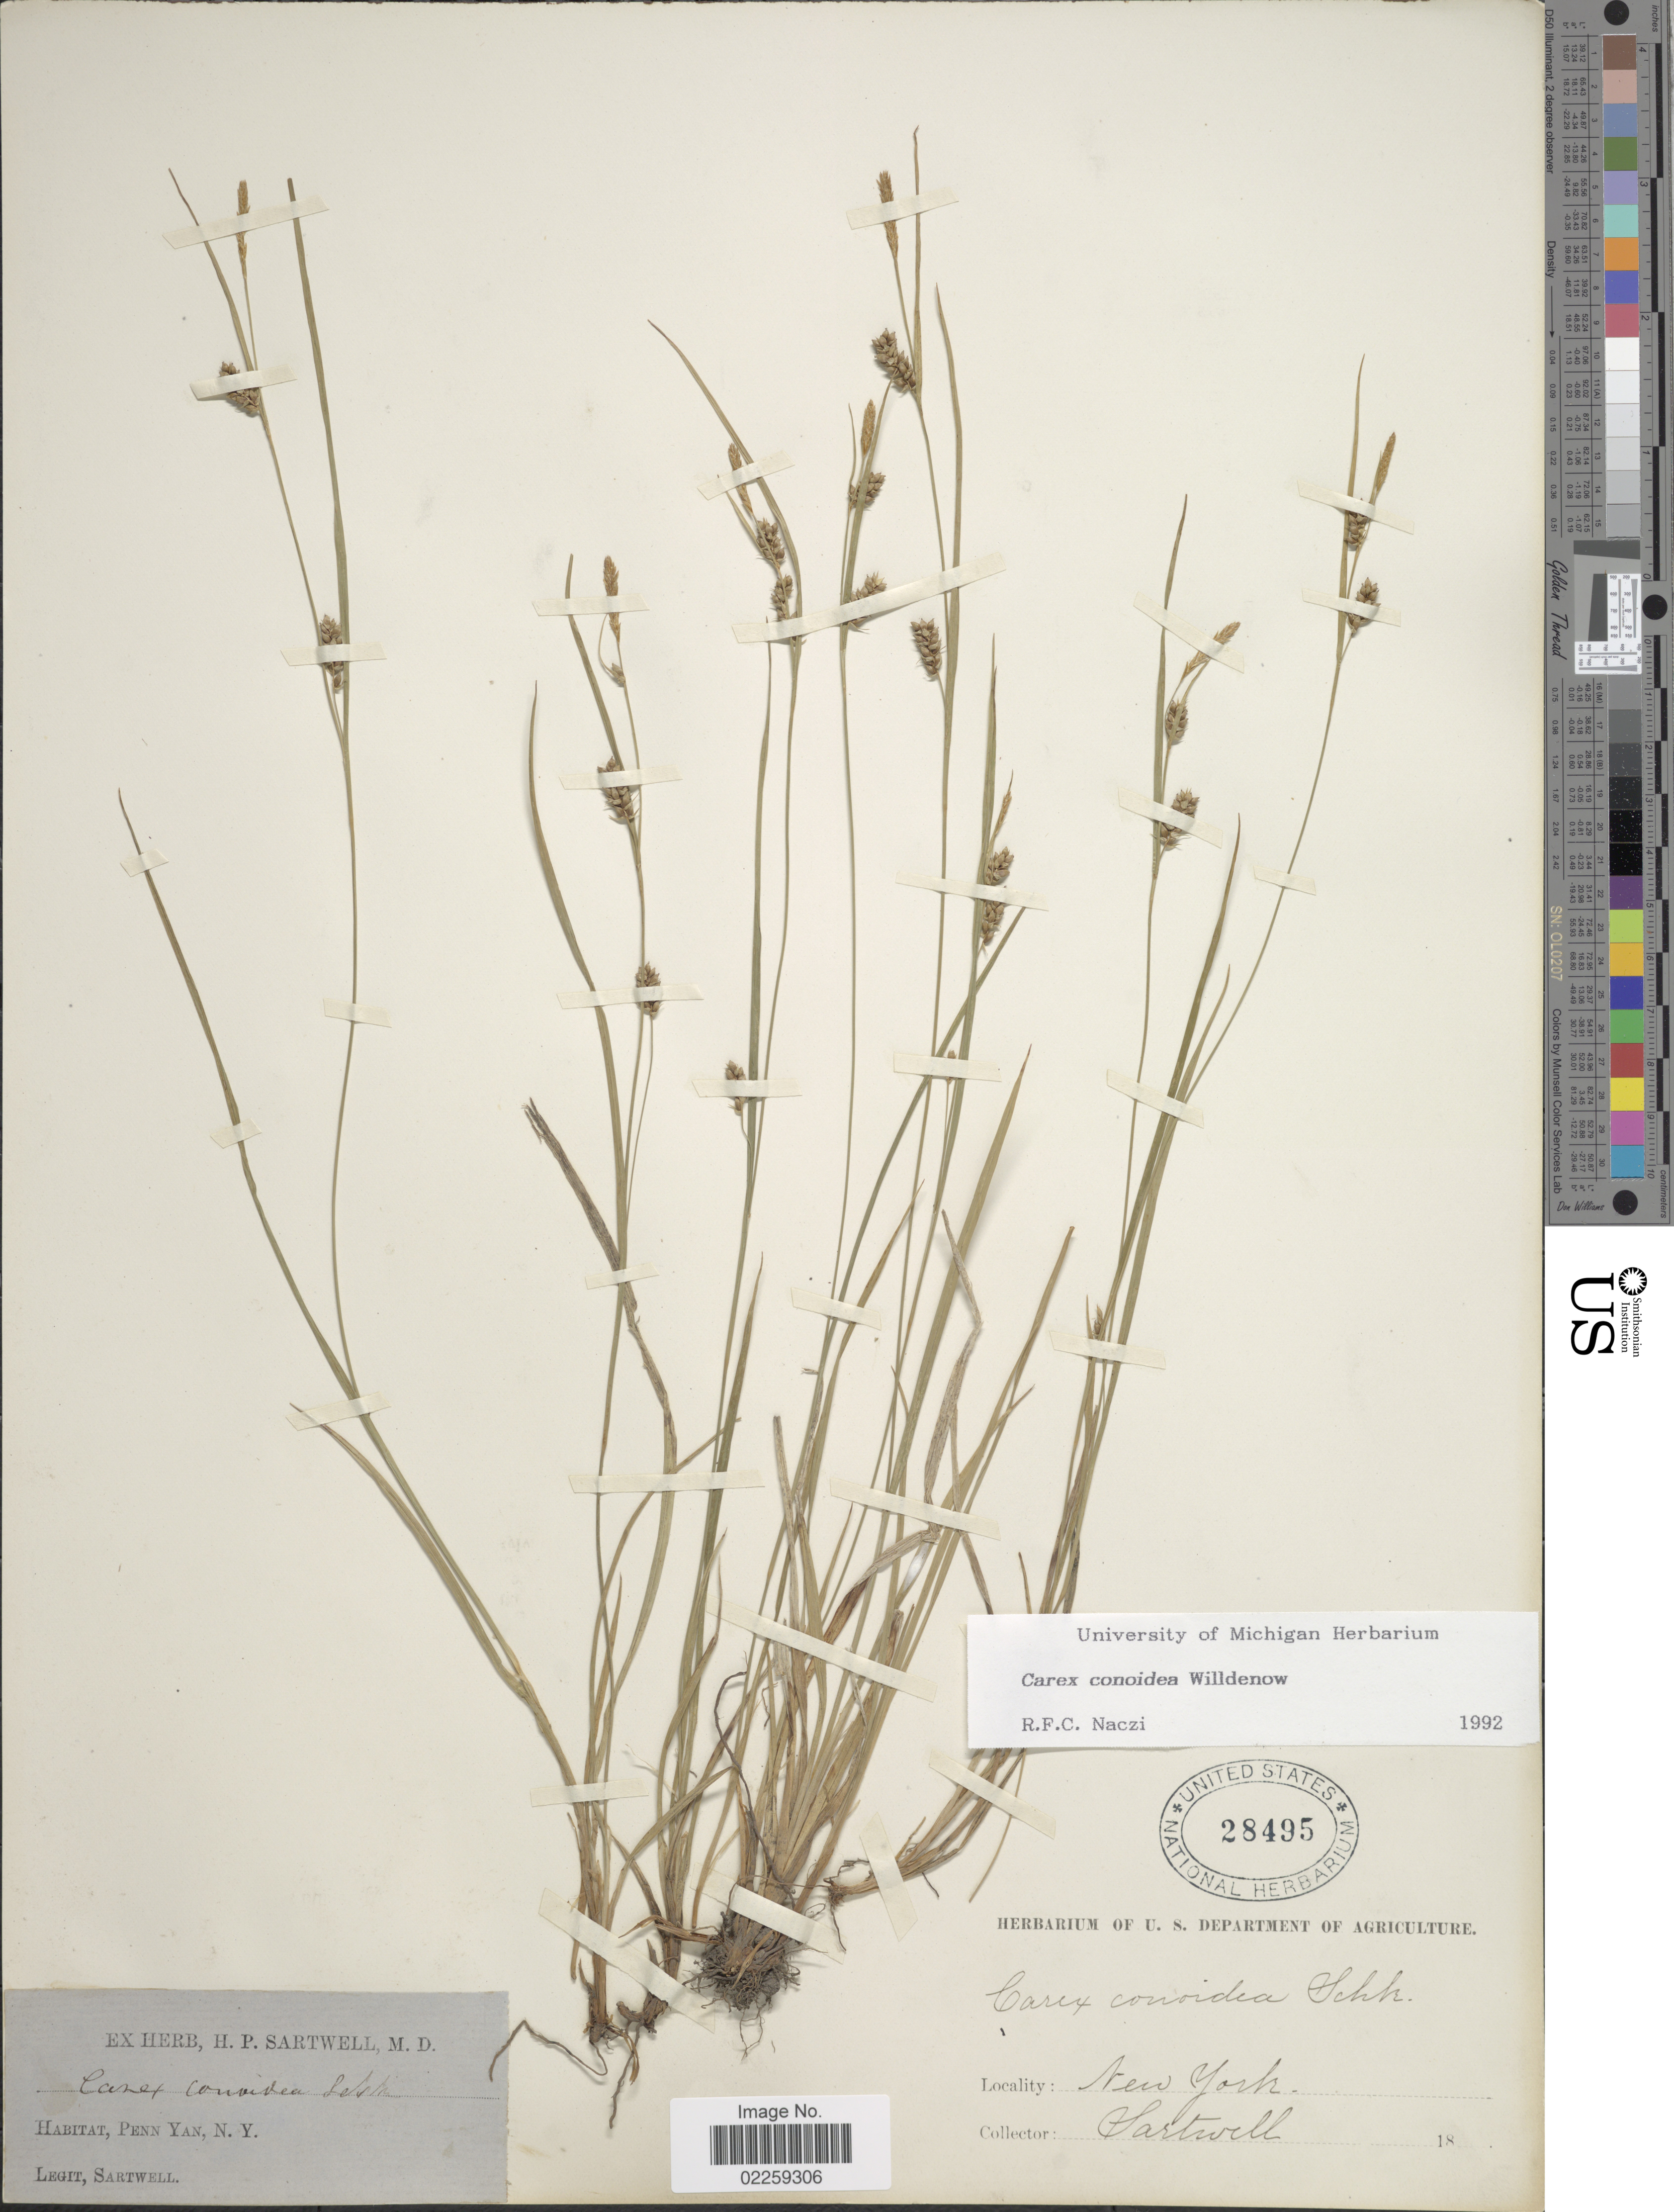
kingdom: Plantae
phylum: Tracheophyta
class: Liliopsida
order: Poales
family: Cyperaceae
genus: Carex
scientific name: Carex conoidea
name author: Willd.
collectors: H. P. Sartwell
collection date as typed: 18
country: United States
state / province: New York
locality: Penn Yan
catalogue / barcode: US 28495